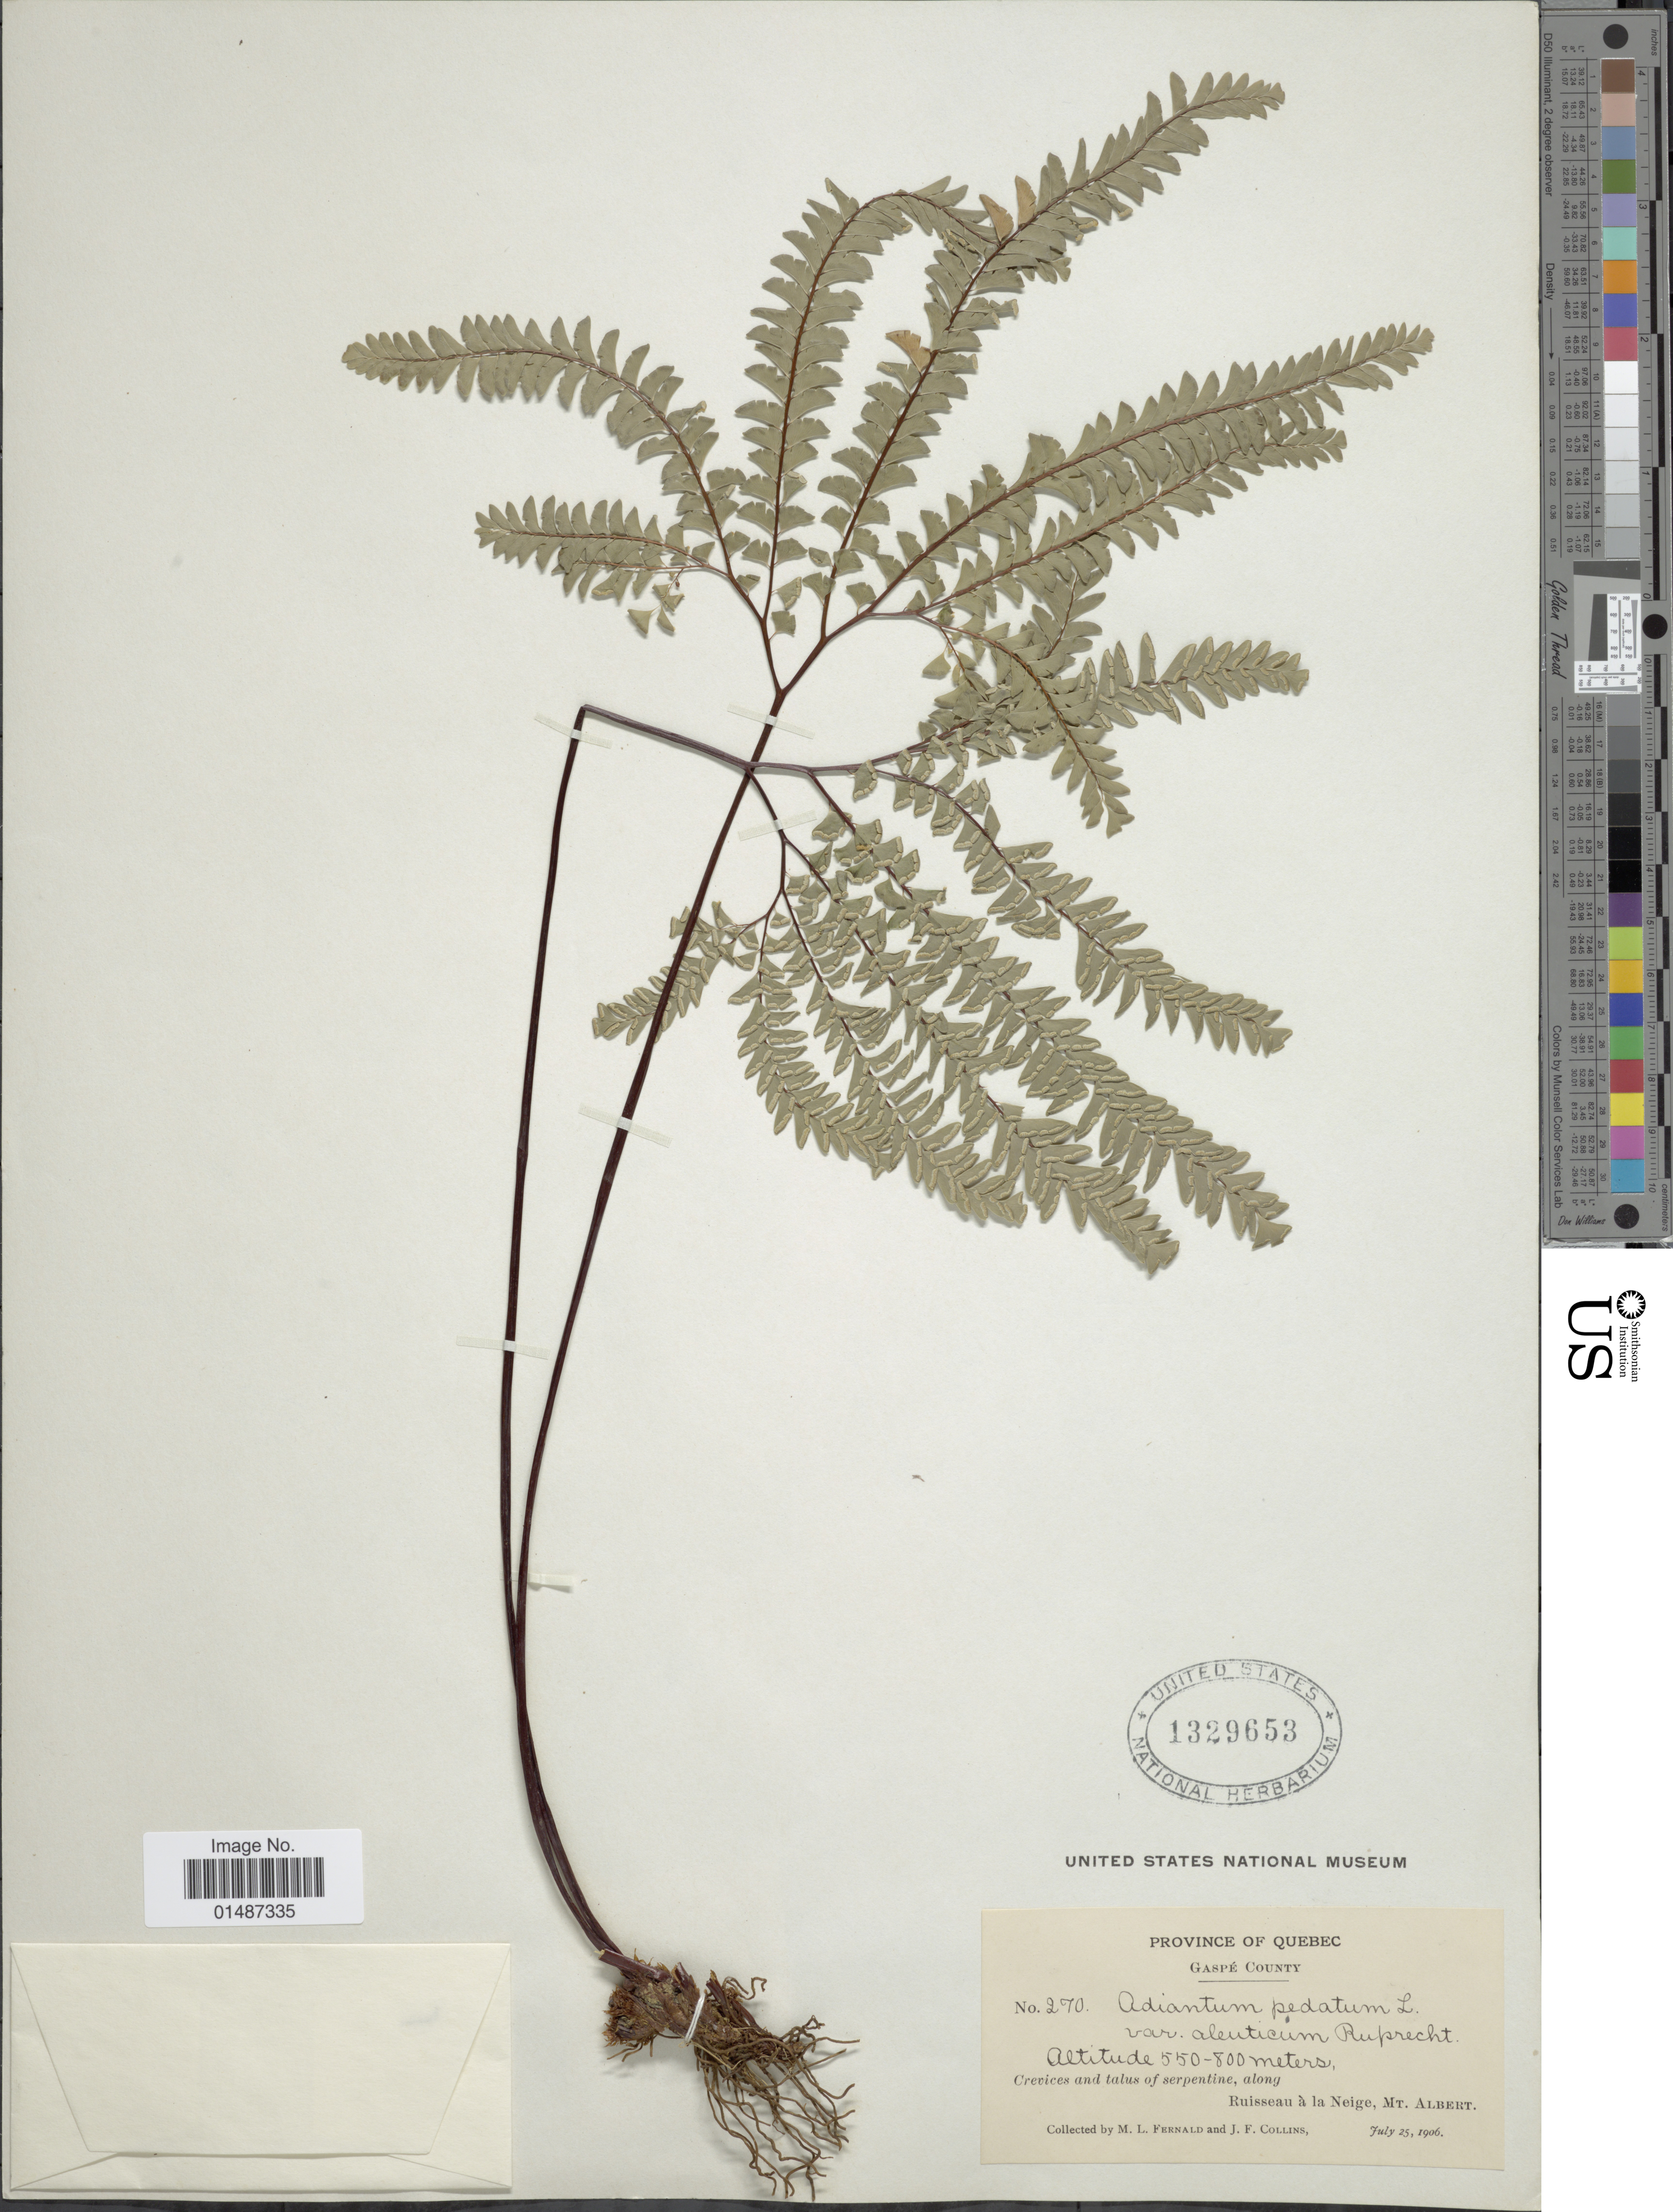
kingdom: Plantae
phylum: Tracheophyta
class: Polypodiopsida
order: Polypodiales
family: Pteridaceae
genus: Adiantum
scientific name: Adiantum pedatum subsp. calderi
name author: Cody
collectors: M. L. Fernald & J. Collins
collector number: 270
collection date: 1906-07-25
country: Canada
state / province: Quebec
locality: Gaspé County. Crevices and talus of serpentine, along Ruisseau à la Neige, Mt. Albert.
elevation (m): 550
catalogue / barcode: US 1329653